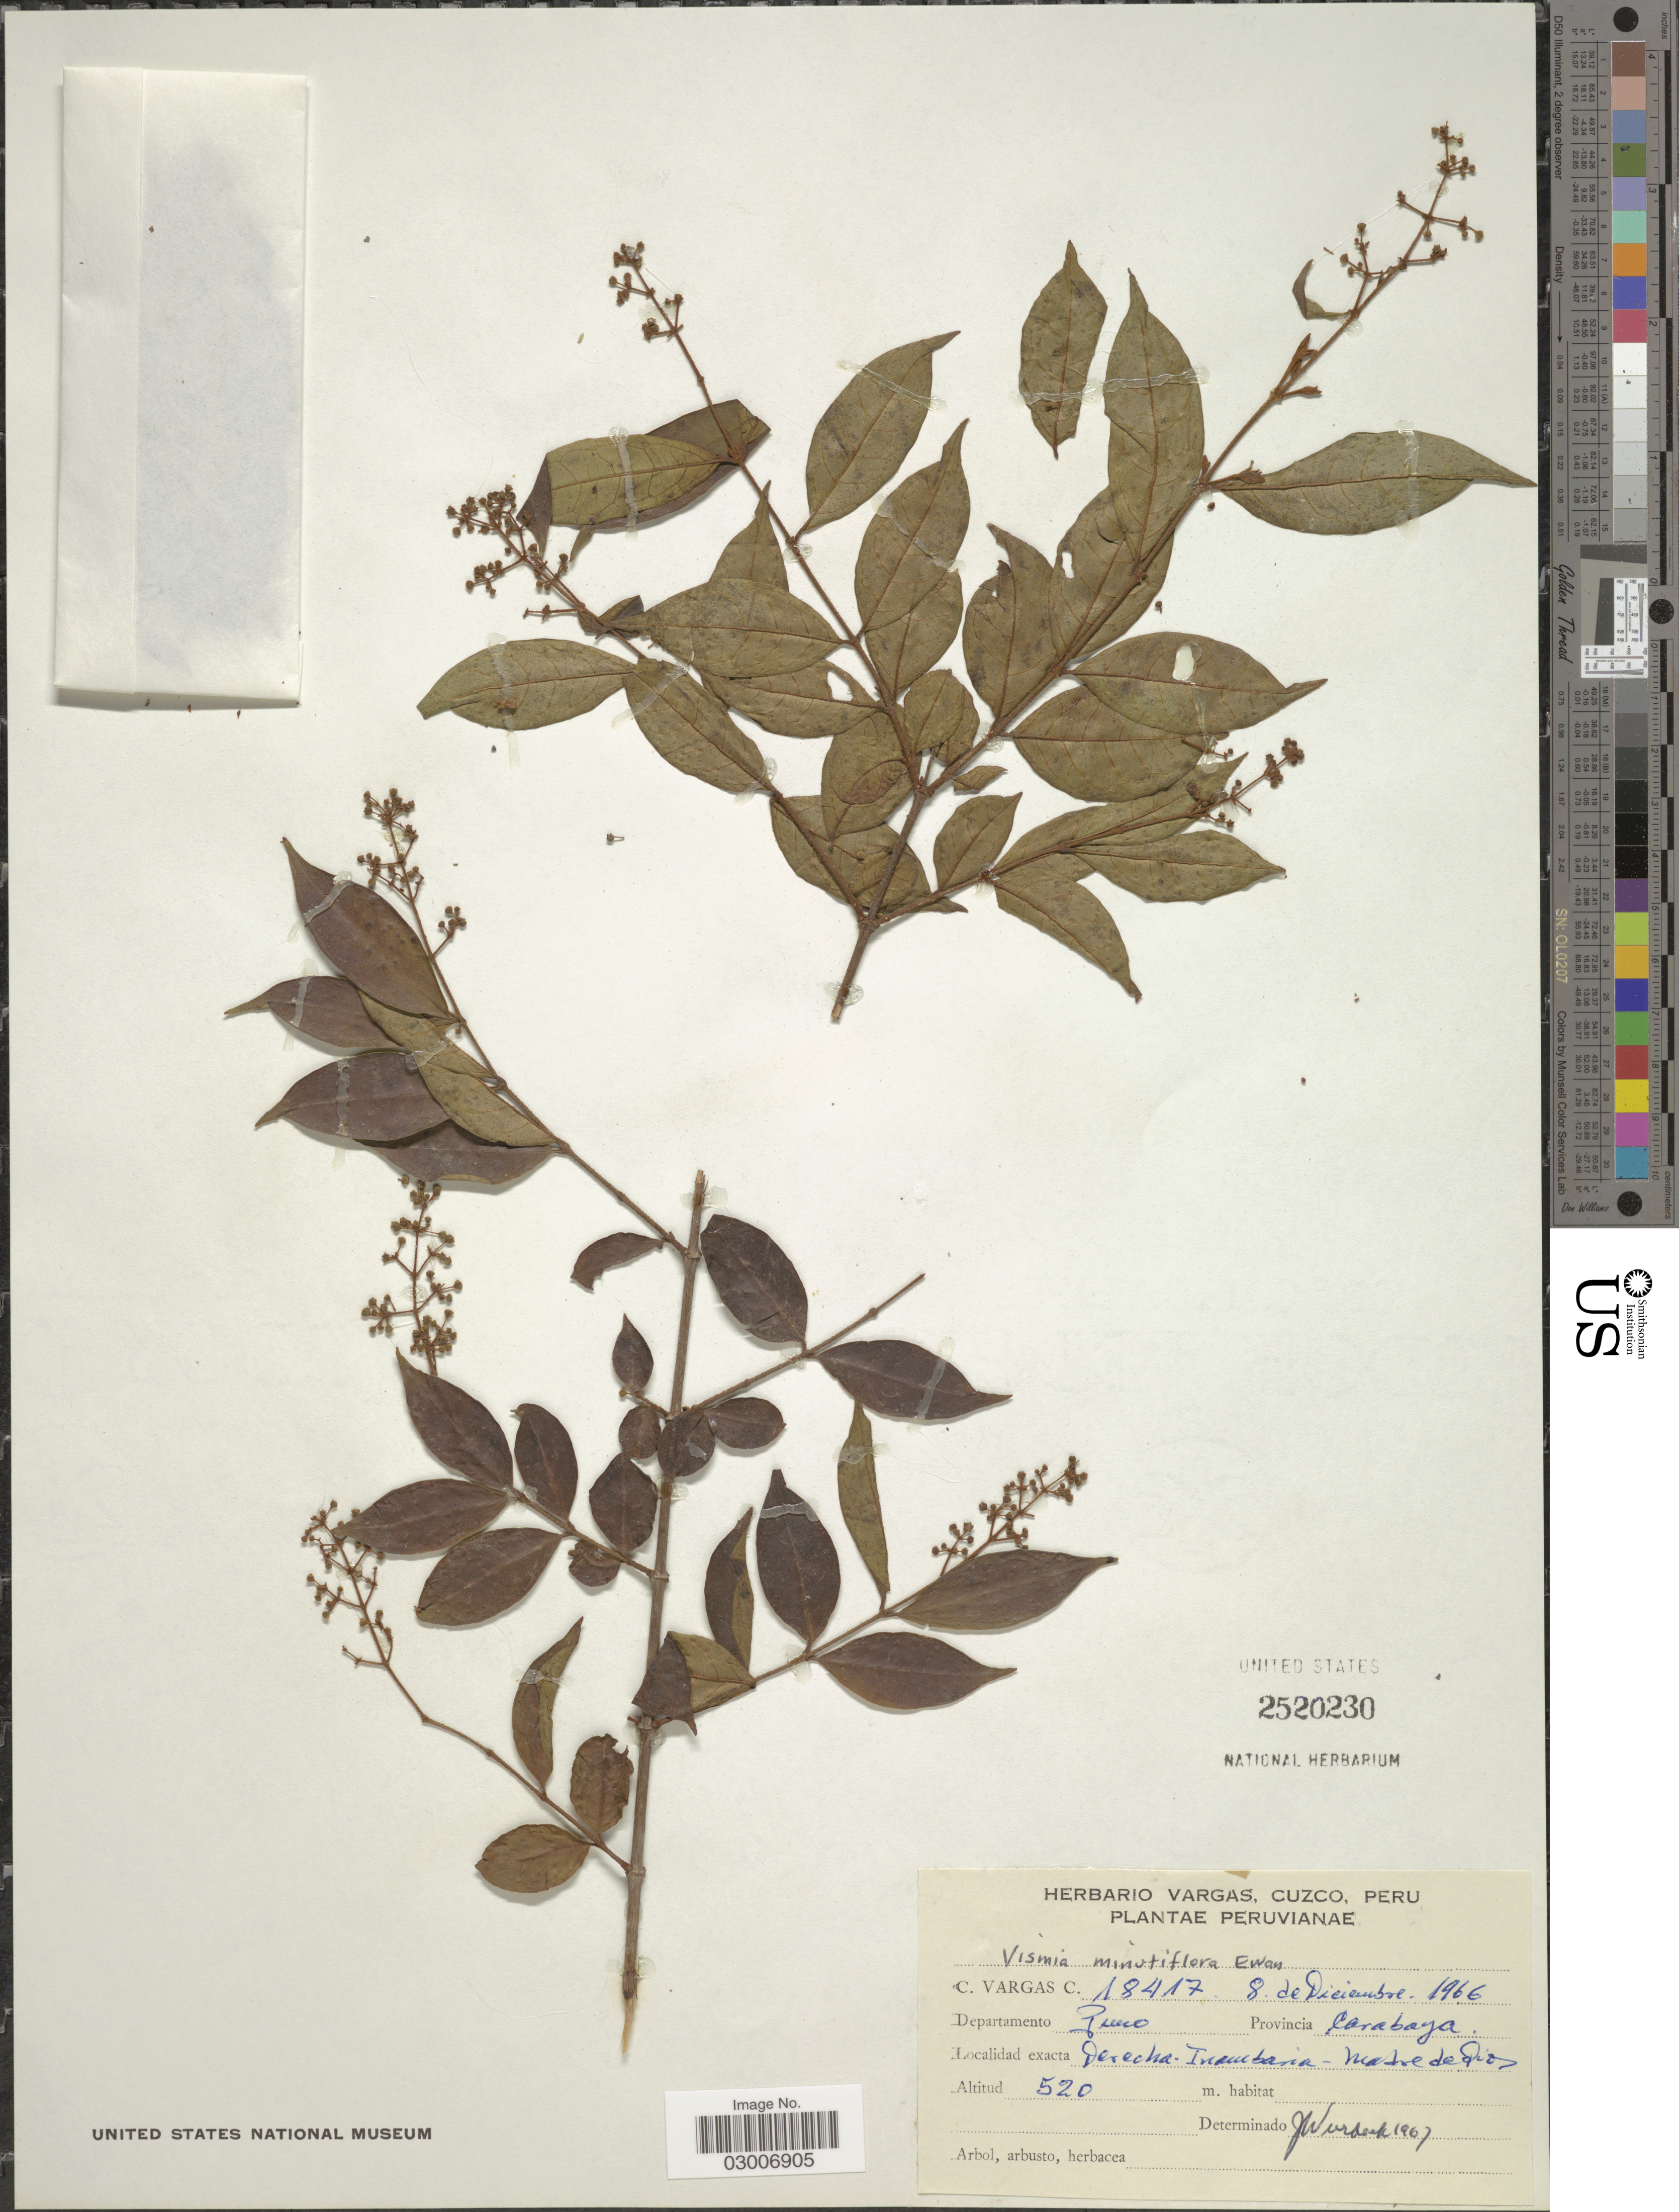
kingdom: Plantae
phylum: Tracheophyta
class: Magnoliopsida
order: Malpighiales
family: Hypericaceae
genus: Vismia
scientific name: Vismia minutiflora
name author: Ewan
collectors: C. Vargas Calderón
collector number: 18417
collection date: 1966-12-08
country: Peru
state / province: Puno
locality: Departamento Puno. Provincia Carabaya. Derecha-Inambaria-Madre de Dios.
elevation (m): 520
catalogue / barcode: US 2520230